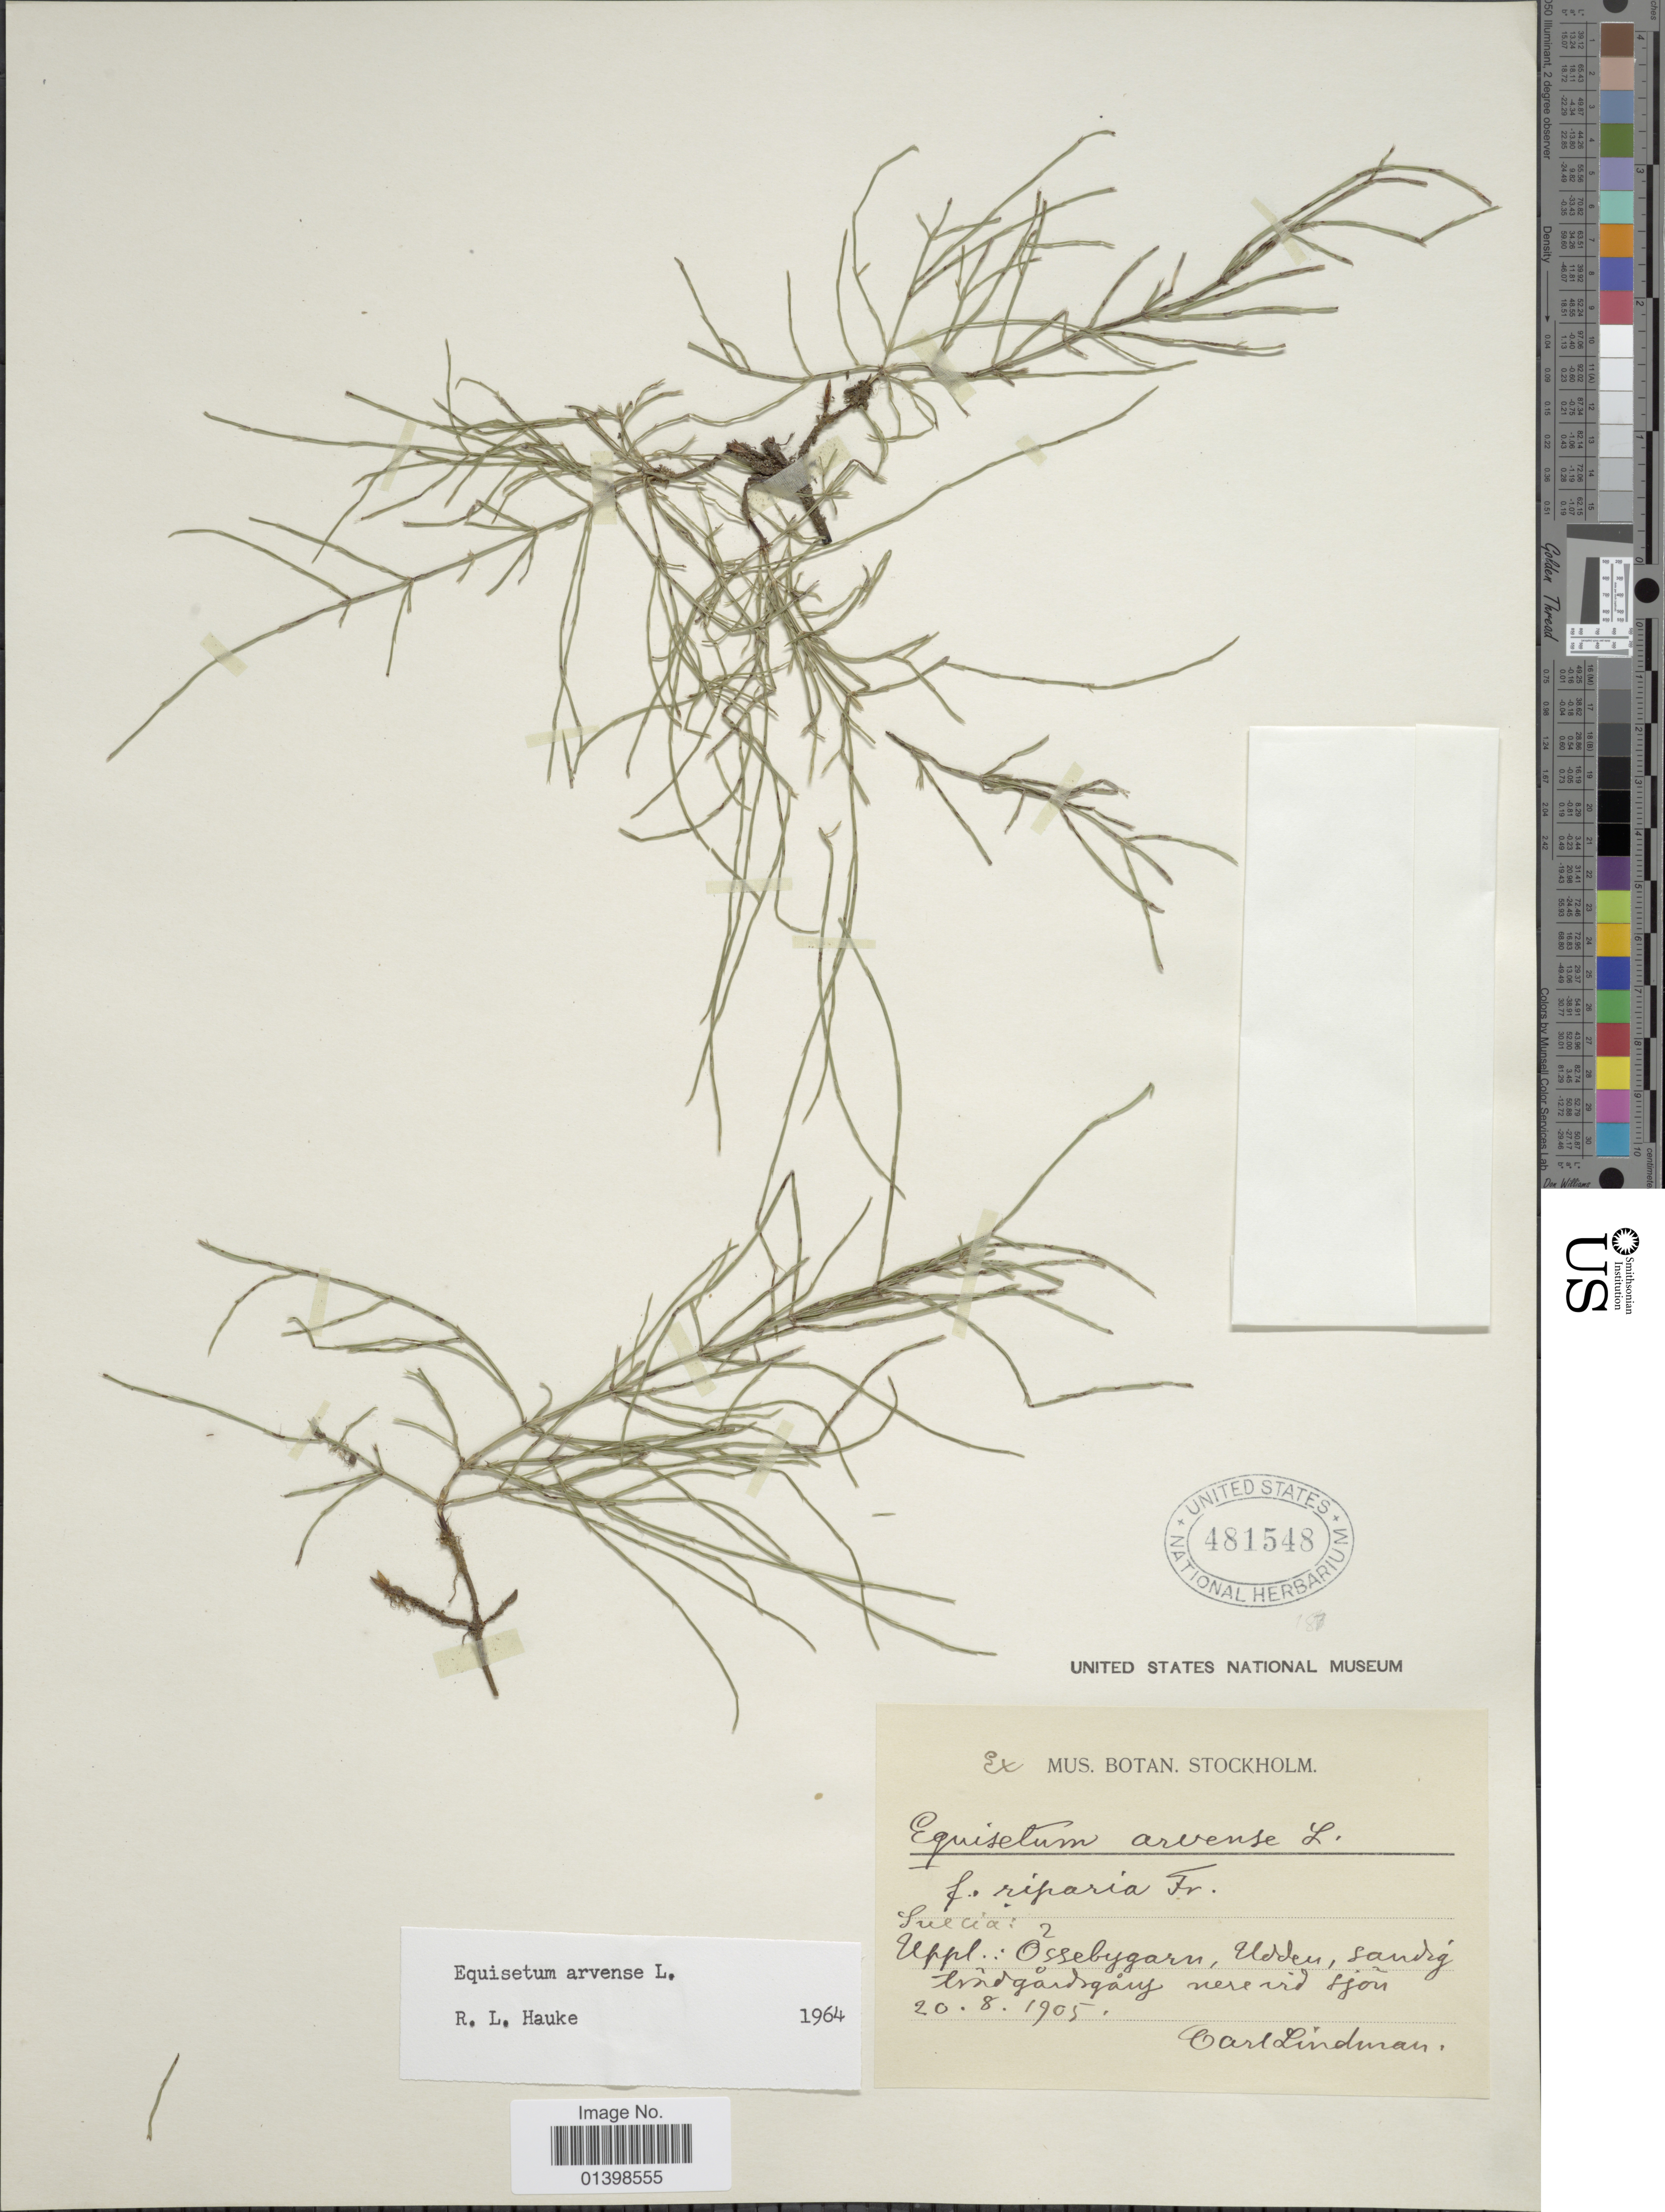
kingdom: Plantae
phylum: Tracheophyta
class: Polypodiopsida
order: Equisetales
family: Equisetaceae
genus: Equisetum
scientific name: Equisetum arvense f. riparium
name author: (Fr.) Milde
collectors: C. A. M. Lindman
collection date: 1905-08-20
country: Sweden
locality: Uppl: Ossebygarn, Udden, sandig [illegible text]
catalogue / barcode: US 481548